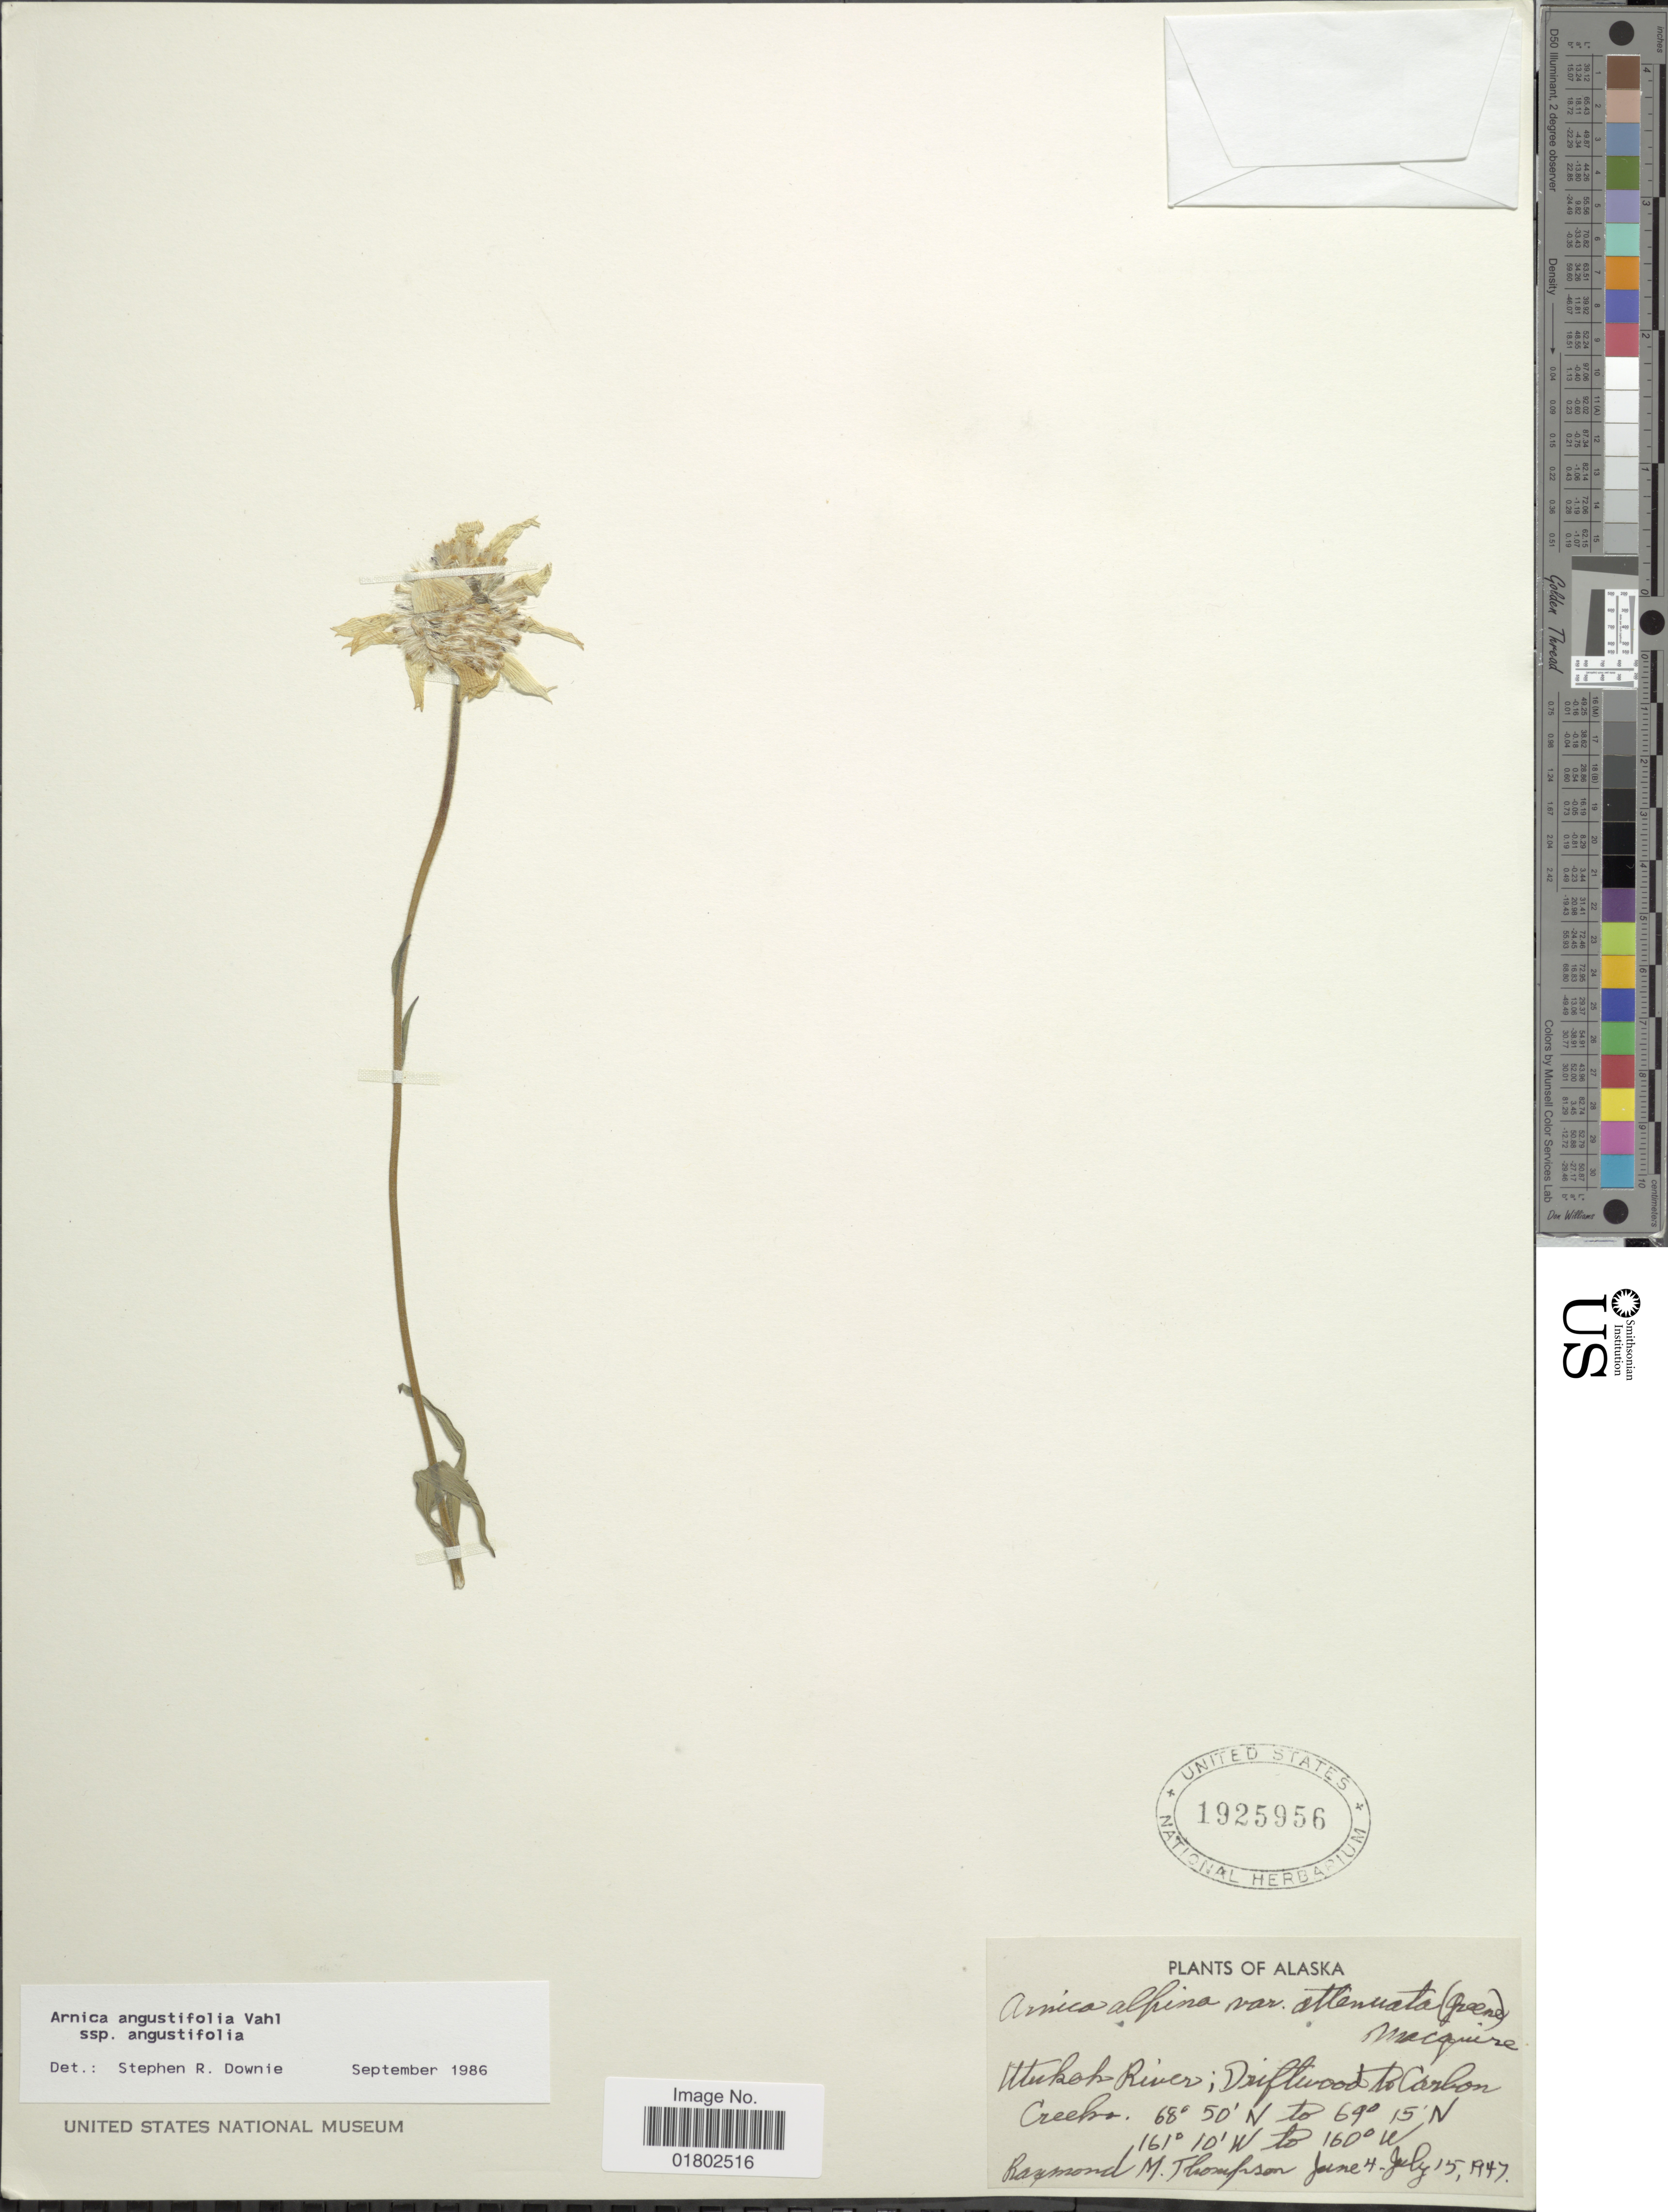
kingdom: Plantae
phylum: Tracheophyta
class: Magnoliopsida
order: Asterales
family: Asteraceae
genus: Arnica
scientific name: Arnica angustifolia subsp. angustifolia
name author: Vahl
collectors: R. Thompson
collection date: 1947-06-04/1947-07-15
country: United States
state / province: Alaska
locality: Utukok River; Driftwood to Carbon Creeks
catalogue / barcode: US 1925956